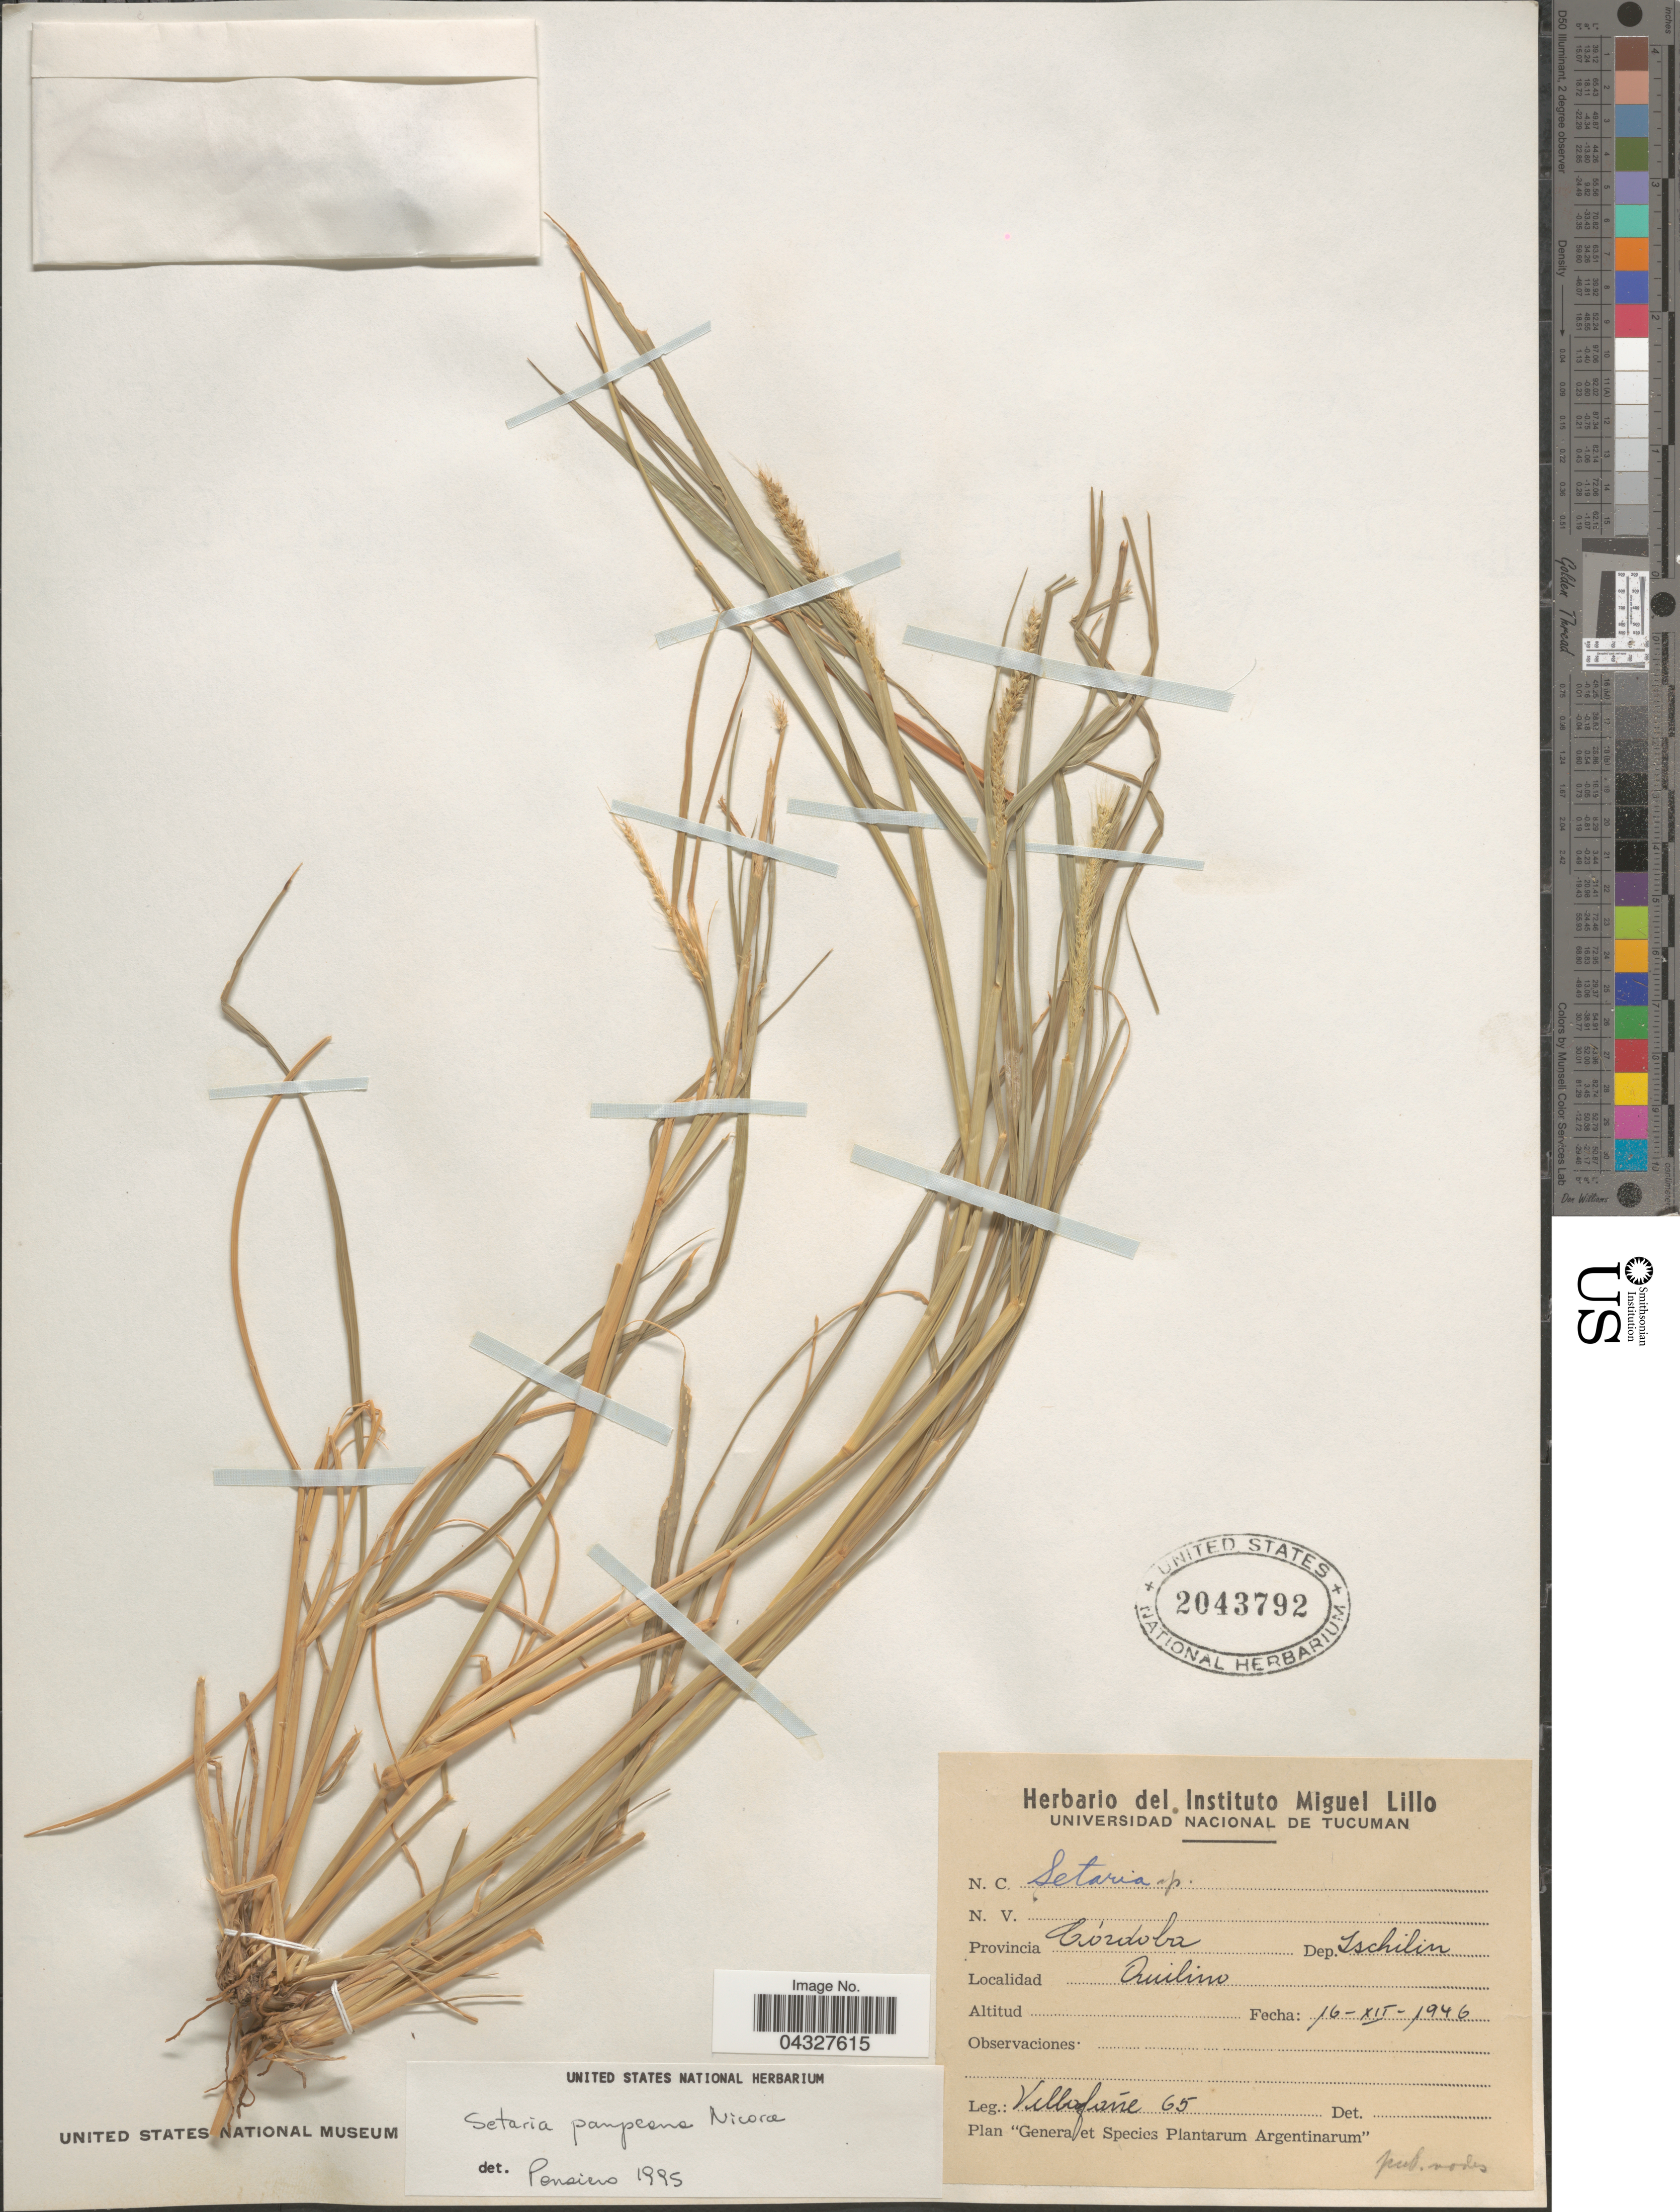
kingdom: Plantae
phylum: Tracheophyta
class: Liliopsida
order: Poales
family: Poaceae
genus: Setaria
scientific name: Setaria pampeana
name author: Parodi ex Nicora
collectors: Villafañe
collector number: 65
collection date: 1946-12-16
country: Argentina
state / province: Cordoba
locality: Dep. Ischilin. Quilino.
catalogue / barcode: US 2043792